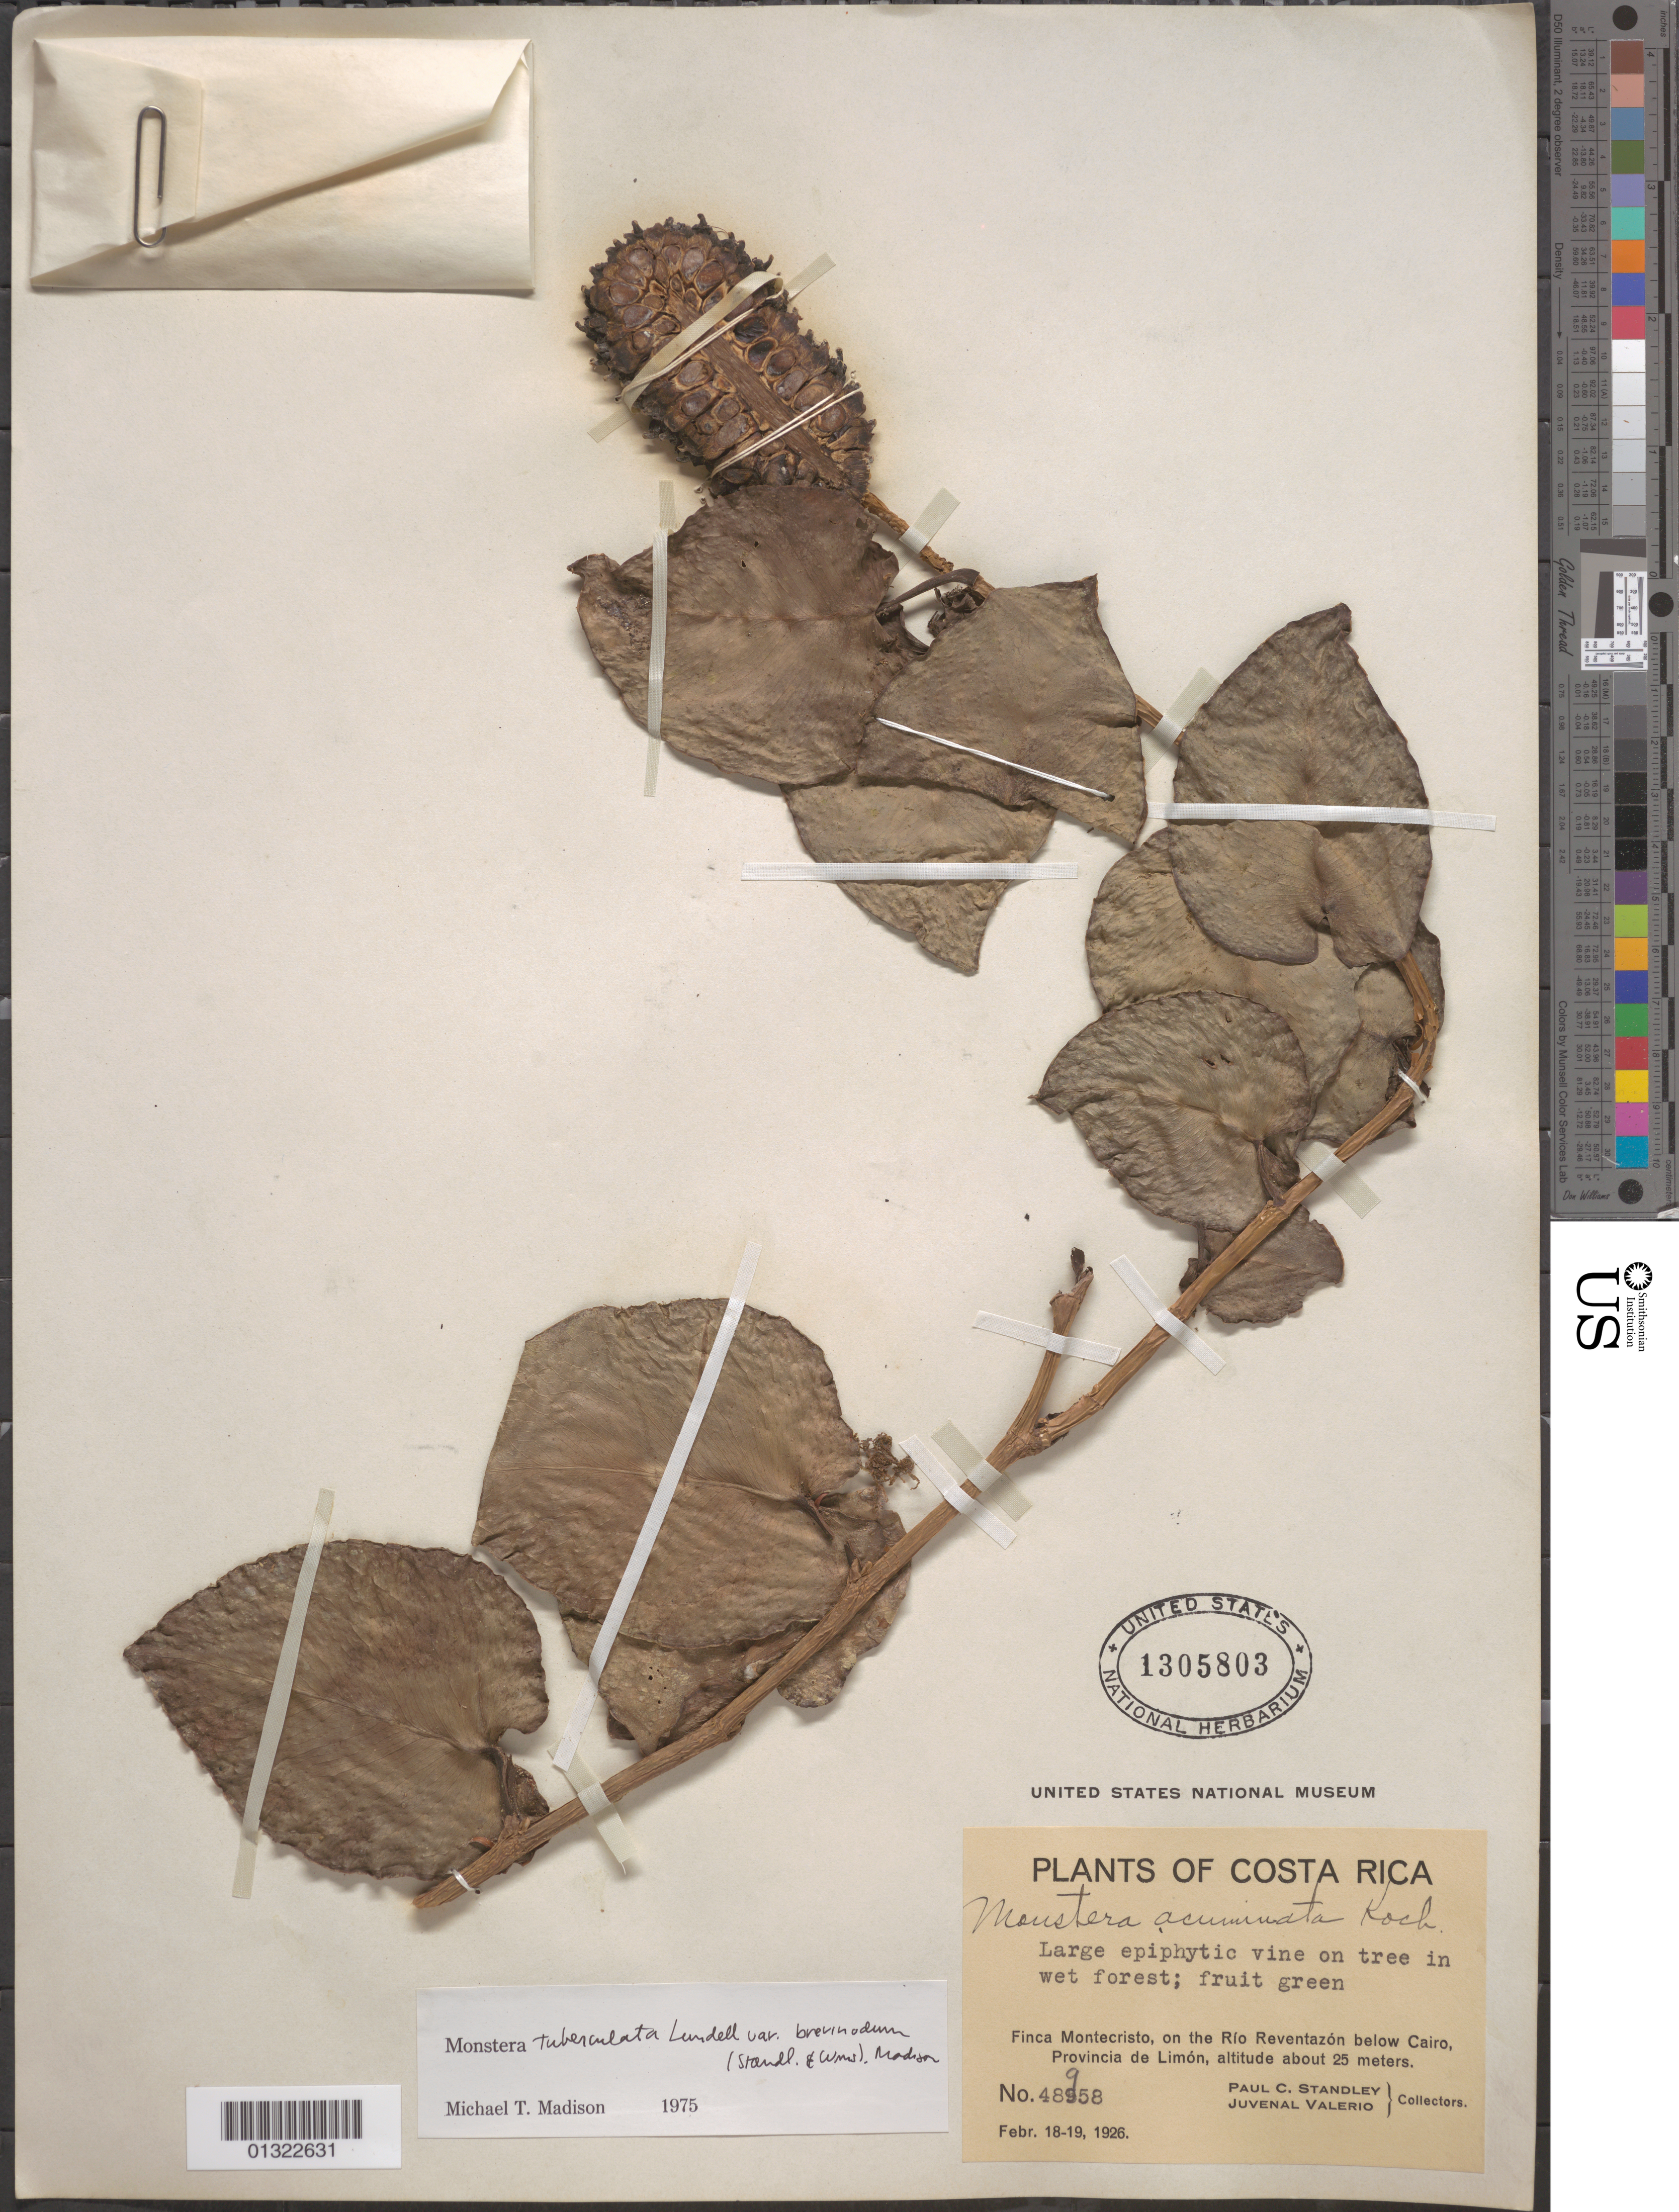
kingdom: Plantae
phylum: Tracheophyta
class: Liliopsida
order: Alismatales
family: Araceae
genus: Monstera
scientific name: Monstera tuberculata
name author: Lundell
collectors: P. C. Standley & J. Valerio R.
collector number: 48958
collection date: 1926-02-18/1926-02-19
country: Costa Rica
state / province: Limón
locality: Finca Montecristo, on the Río Reventazón below Cairo.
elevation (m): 25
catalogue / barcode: US 1305803